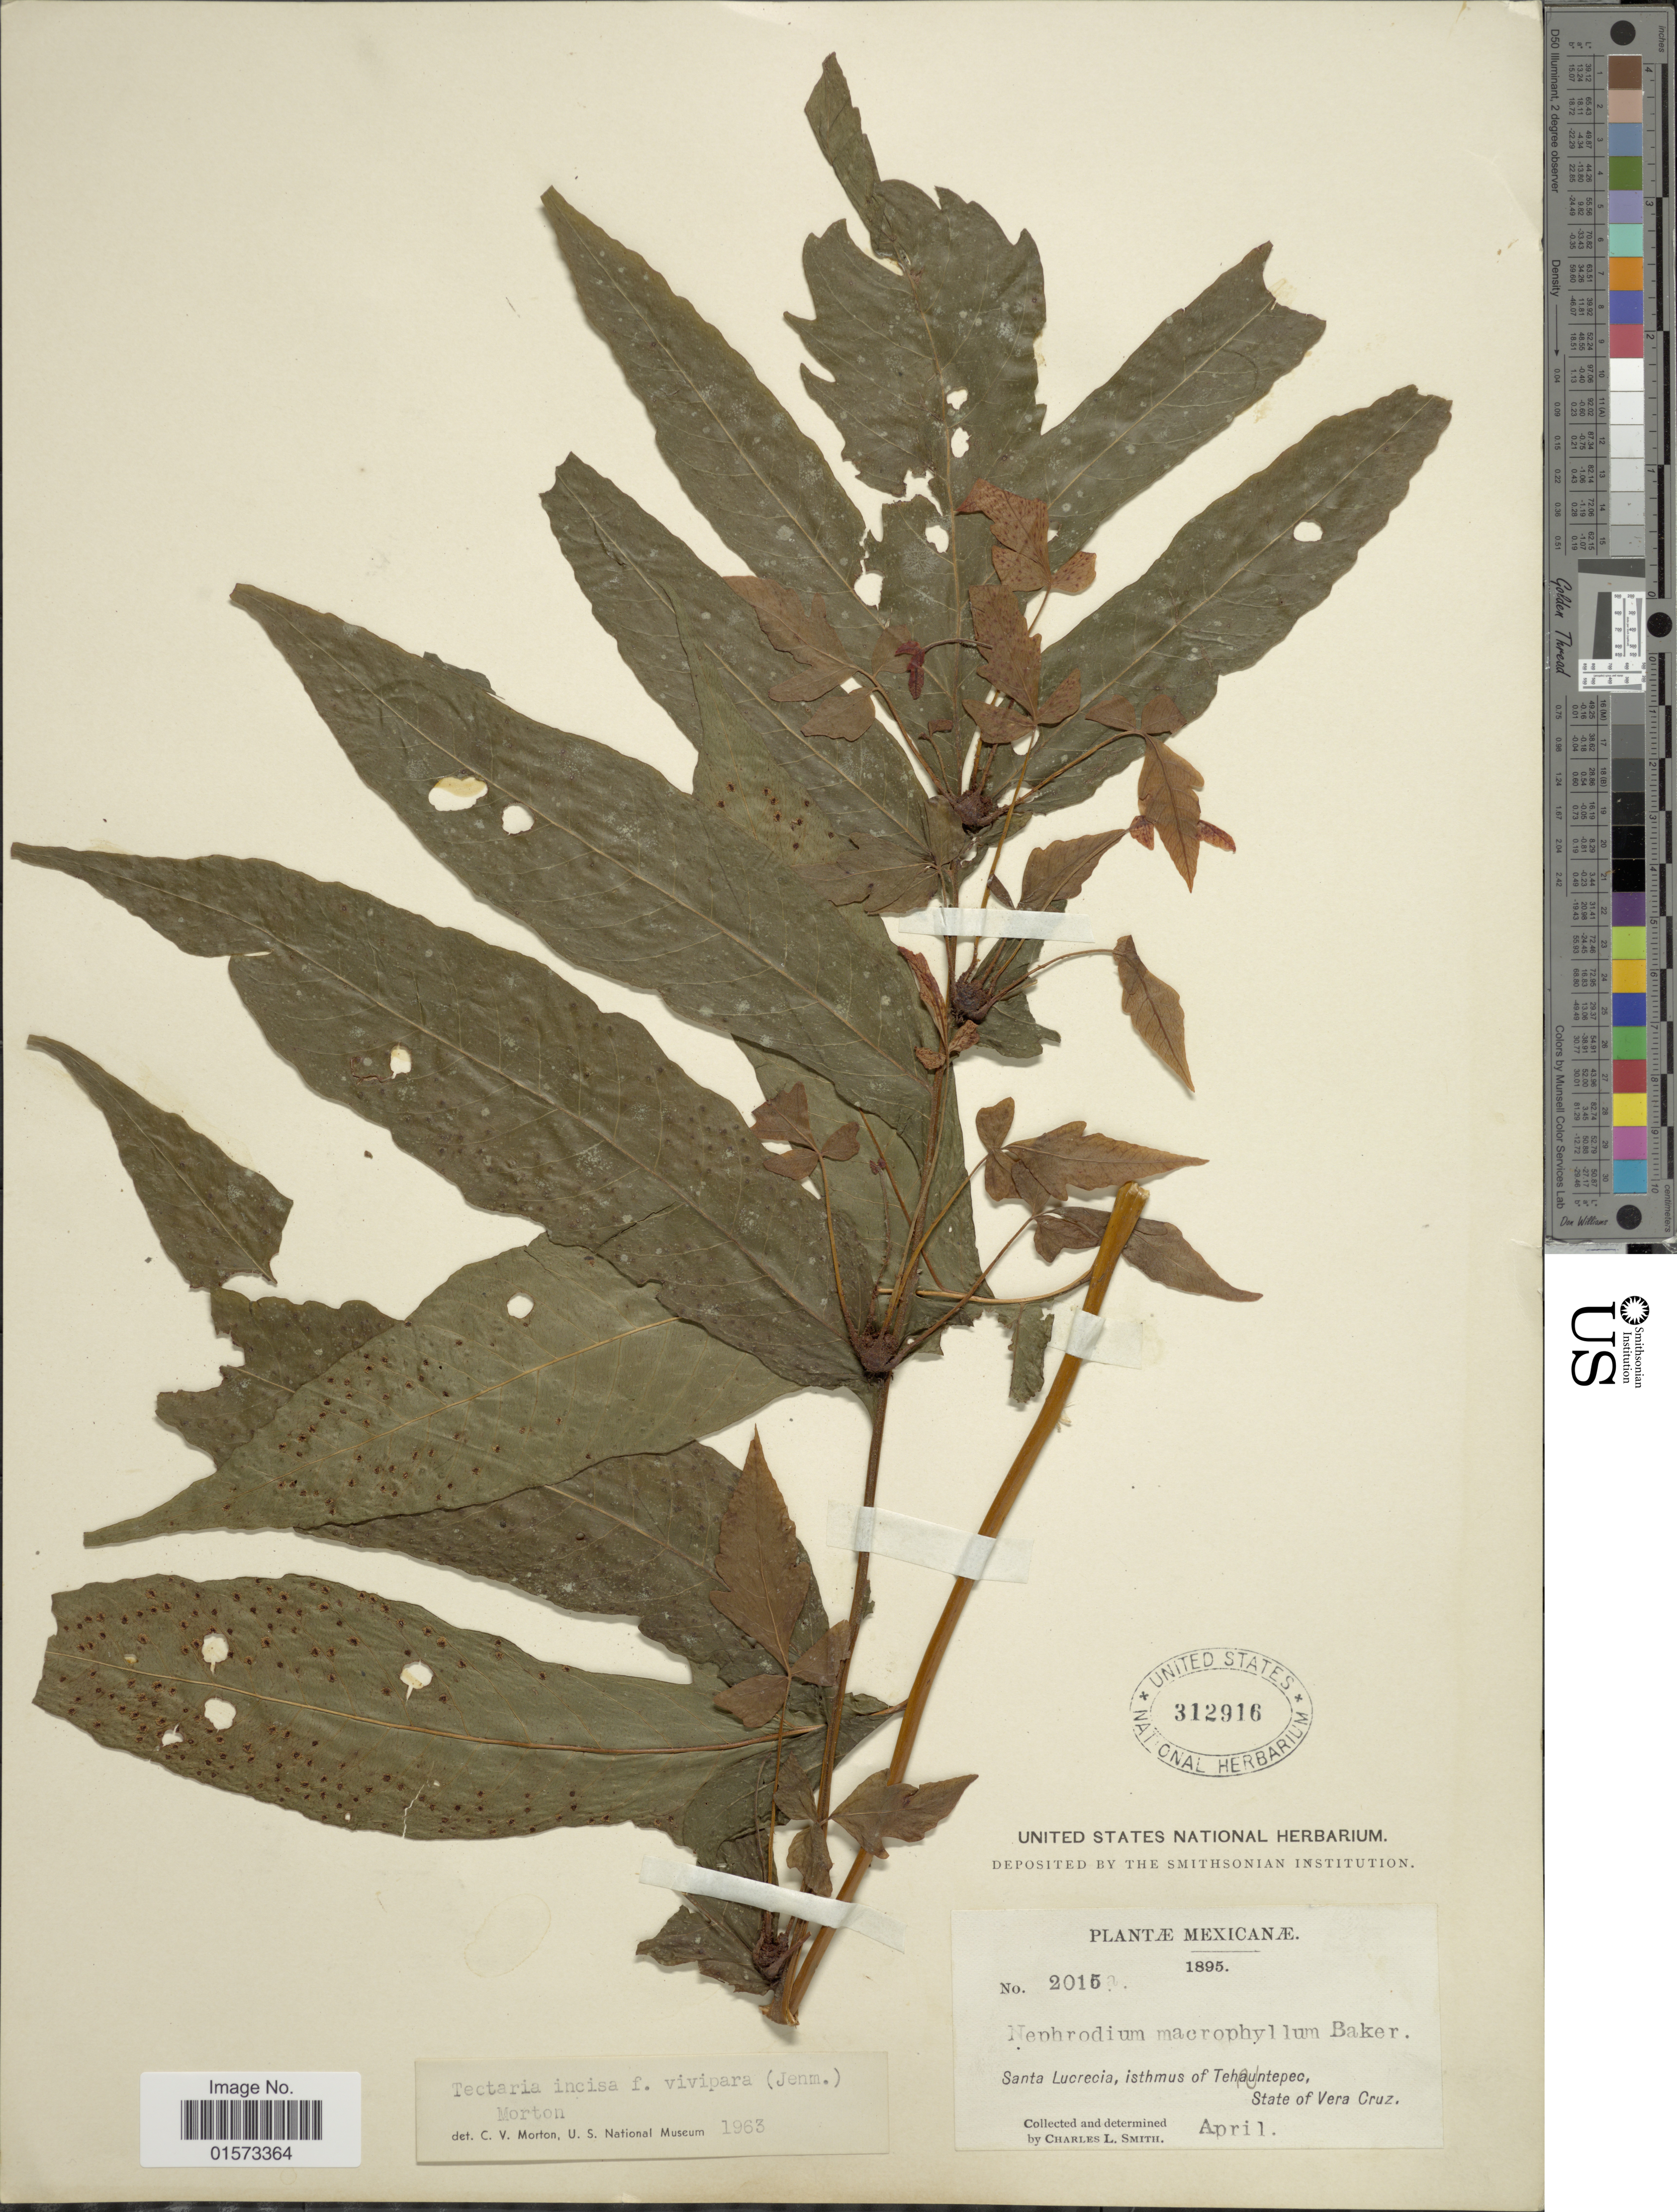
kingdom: Plantae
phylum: Tracheophyta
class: Polypodiopsida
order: Polypodiales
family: Tectariaceae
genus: Tectaria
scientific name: Tectaria incisa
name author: Cav.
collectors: C. L. Smith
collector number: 2015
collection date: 1895-04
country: Mexico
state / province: Veracruz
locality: Santa Lucrecia, isthmus of Tehuantepec. State of Vera Cruz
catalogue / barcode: US 312916